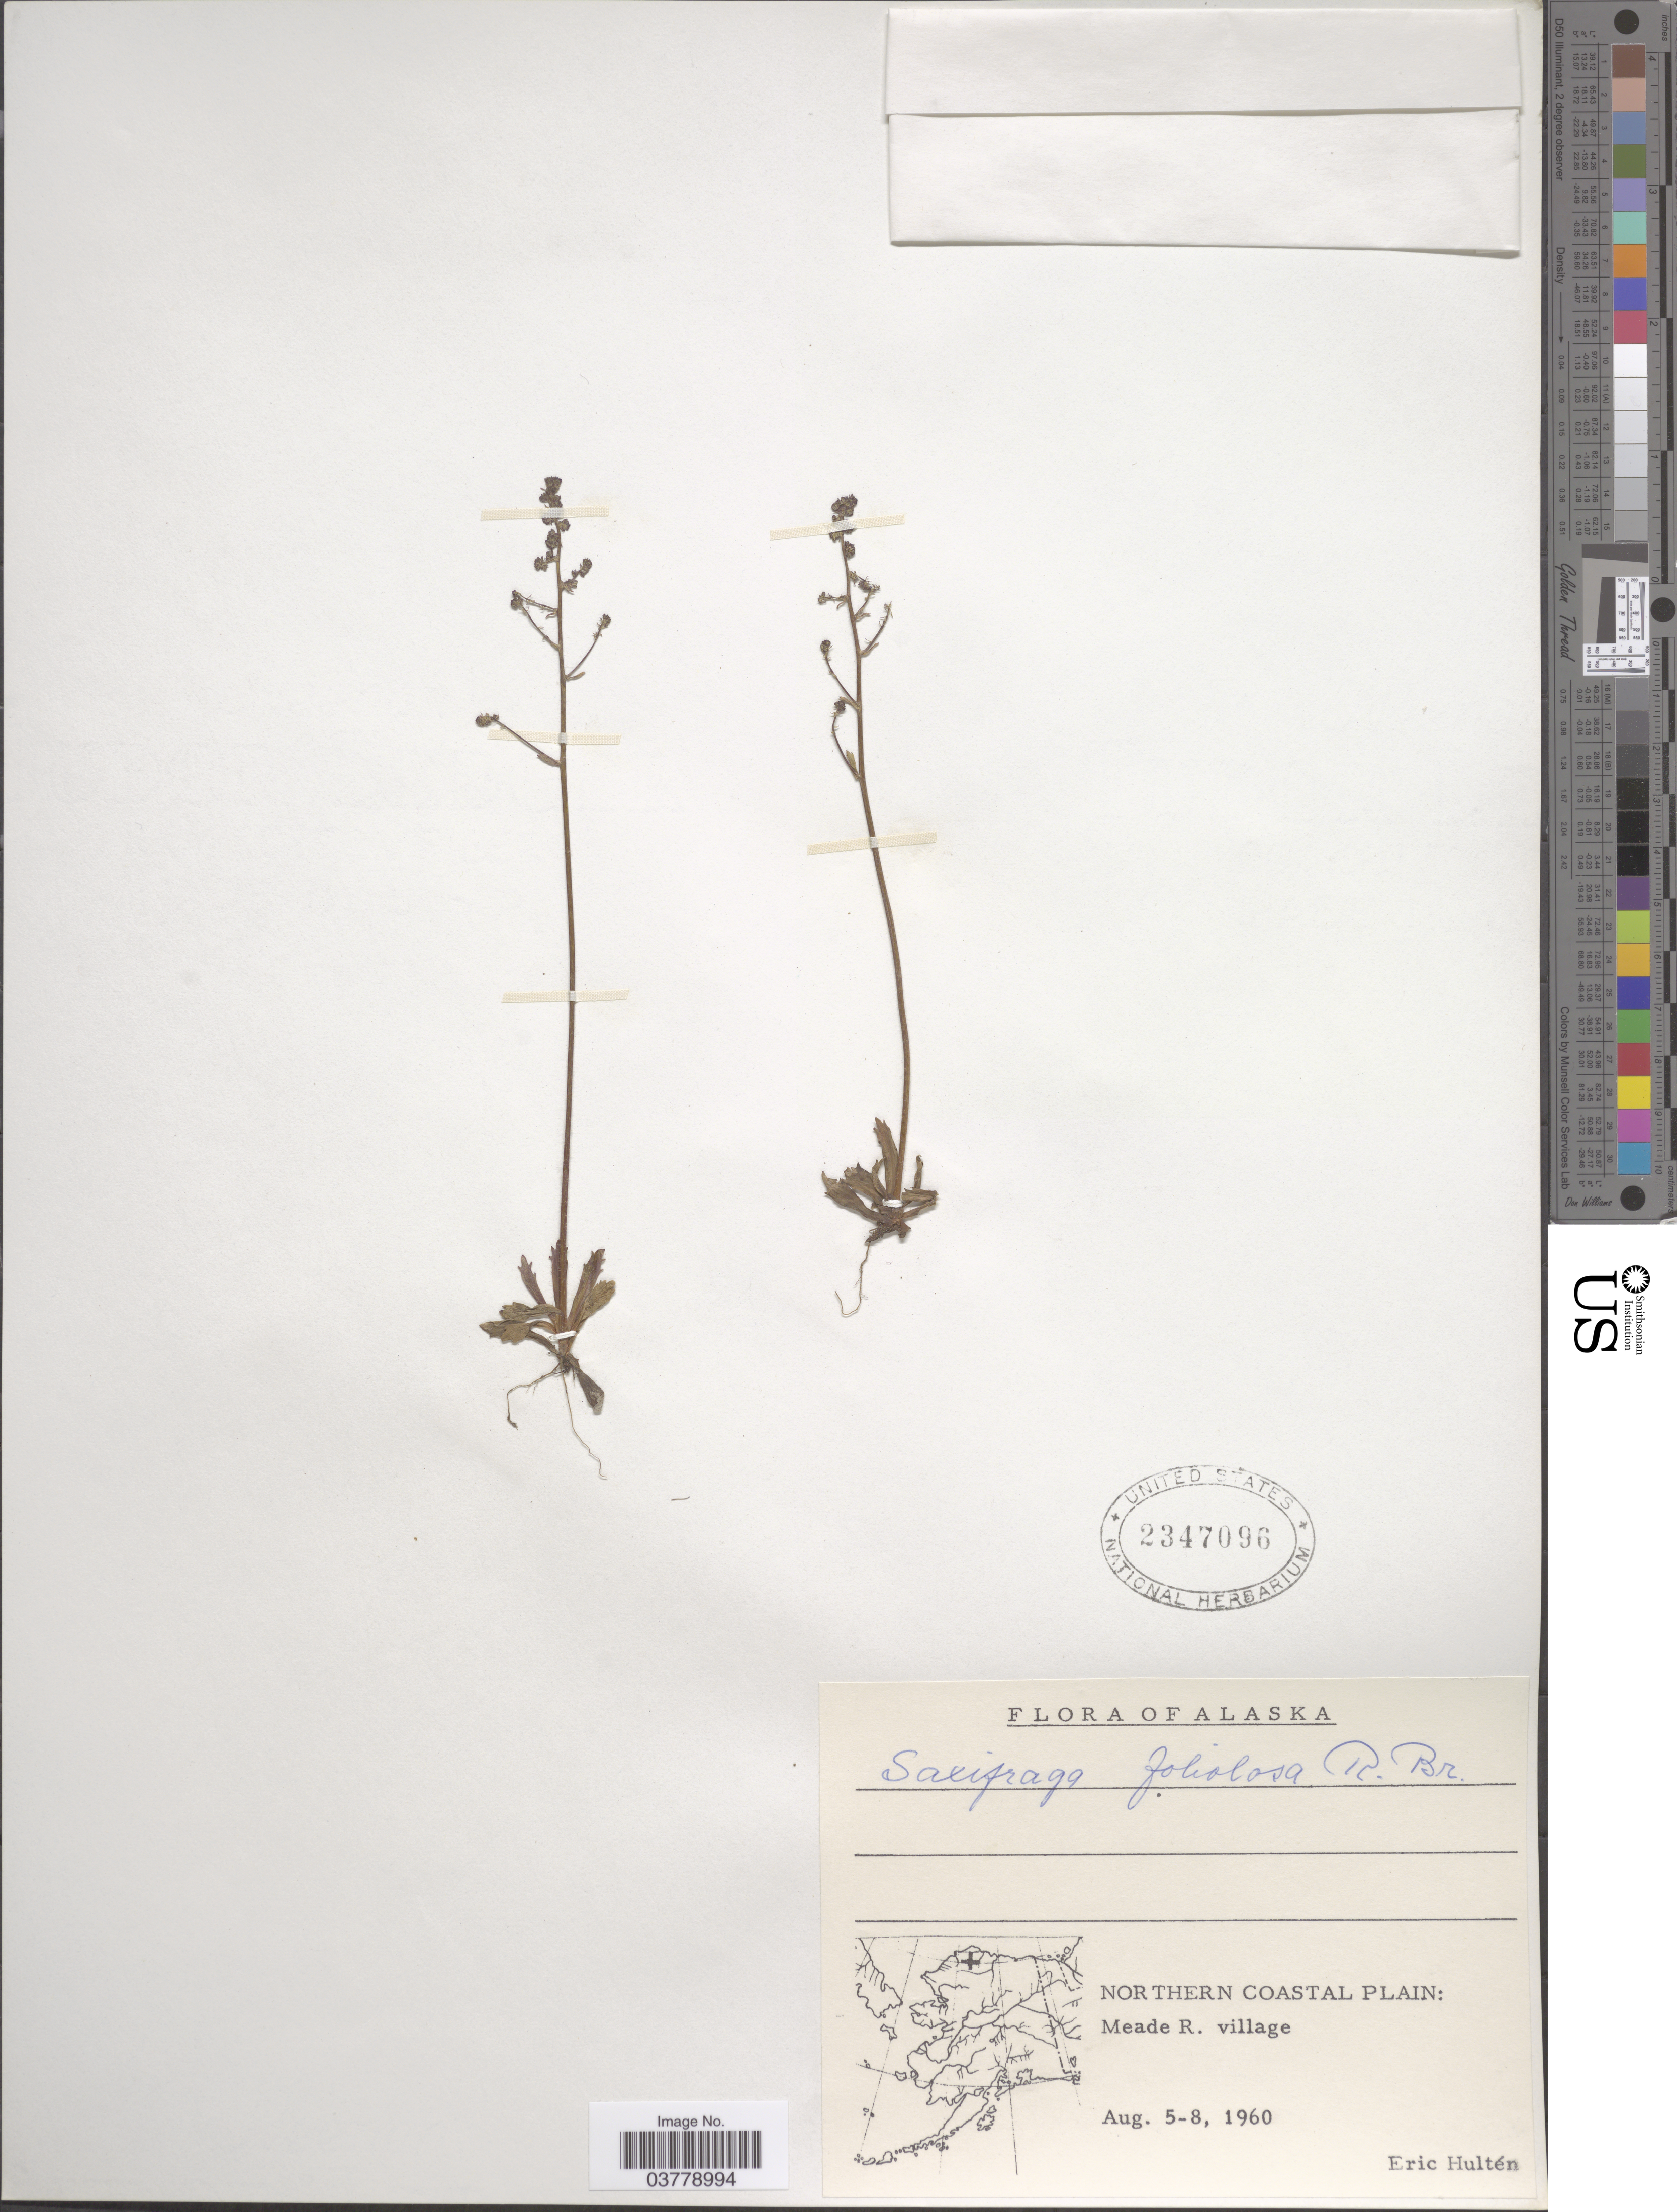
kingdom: Plantae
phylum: Tracheophyta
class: Magnoliopsida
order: Saxifragales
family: Saxifragaceae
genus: Micranthes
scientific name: Micranthes foliolosa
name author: (R. Br.) Gornall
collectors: E. G. Hultén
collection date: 1960-08-05/1960-08-08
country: United States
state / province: Alaska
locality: Northern Coastal Plain: Meade R. village.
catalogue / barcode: US 2347096